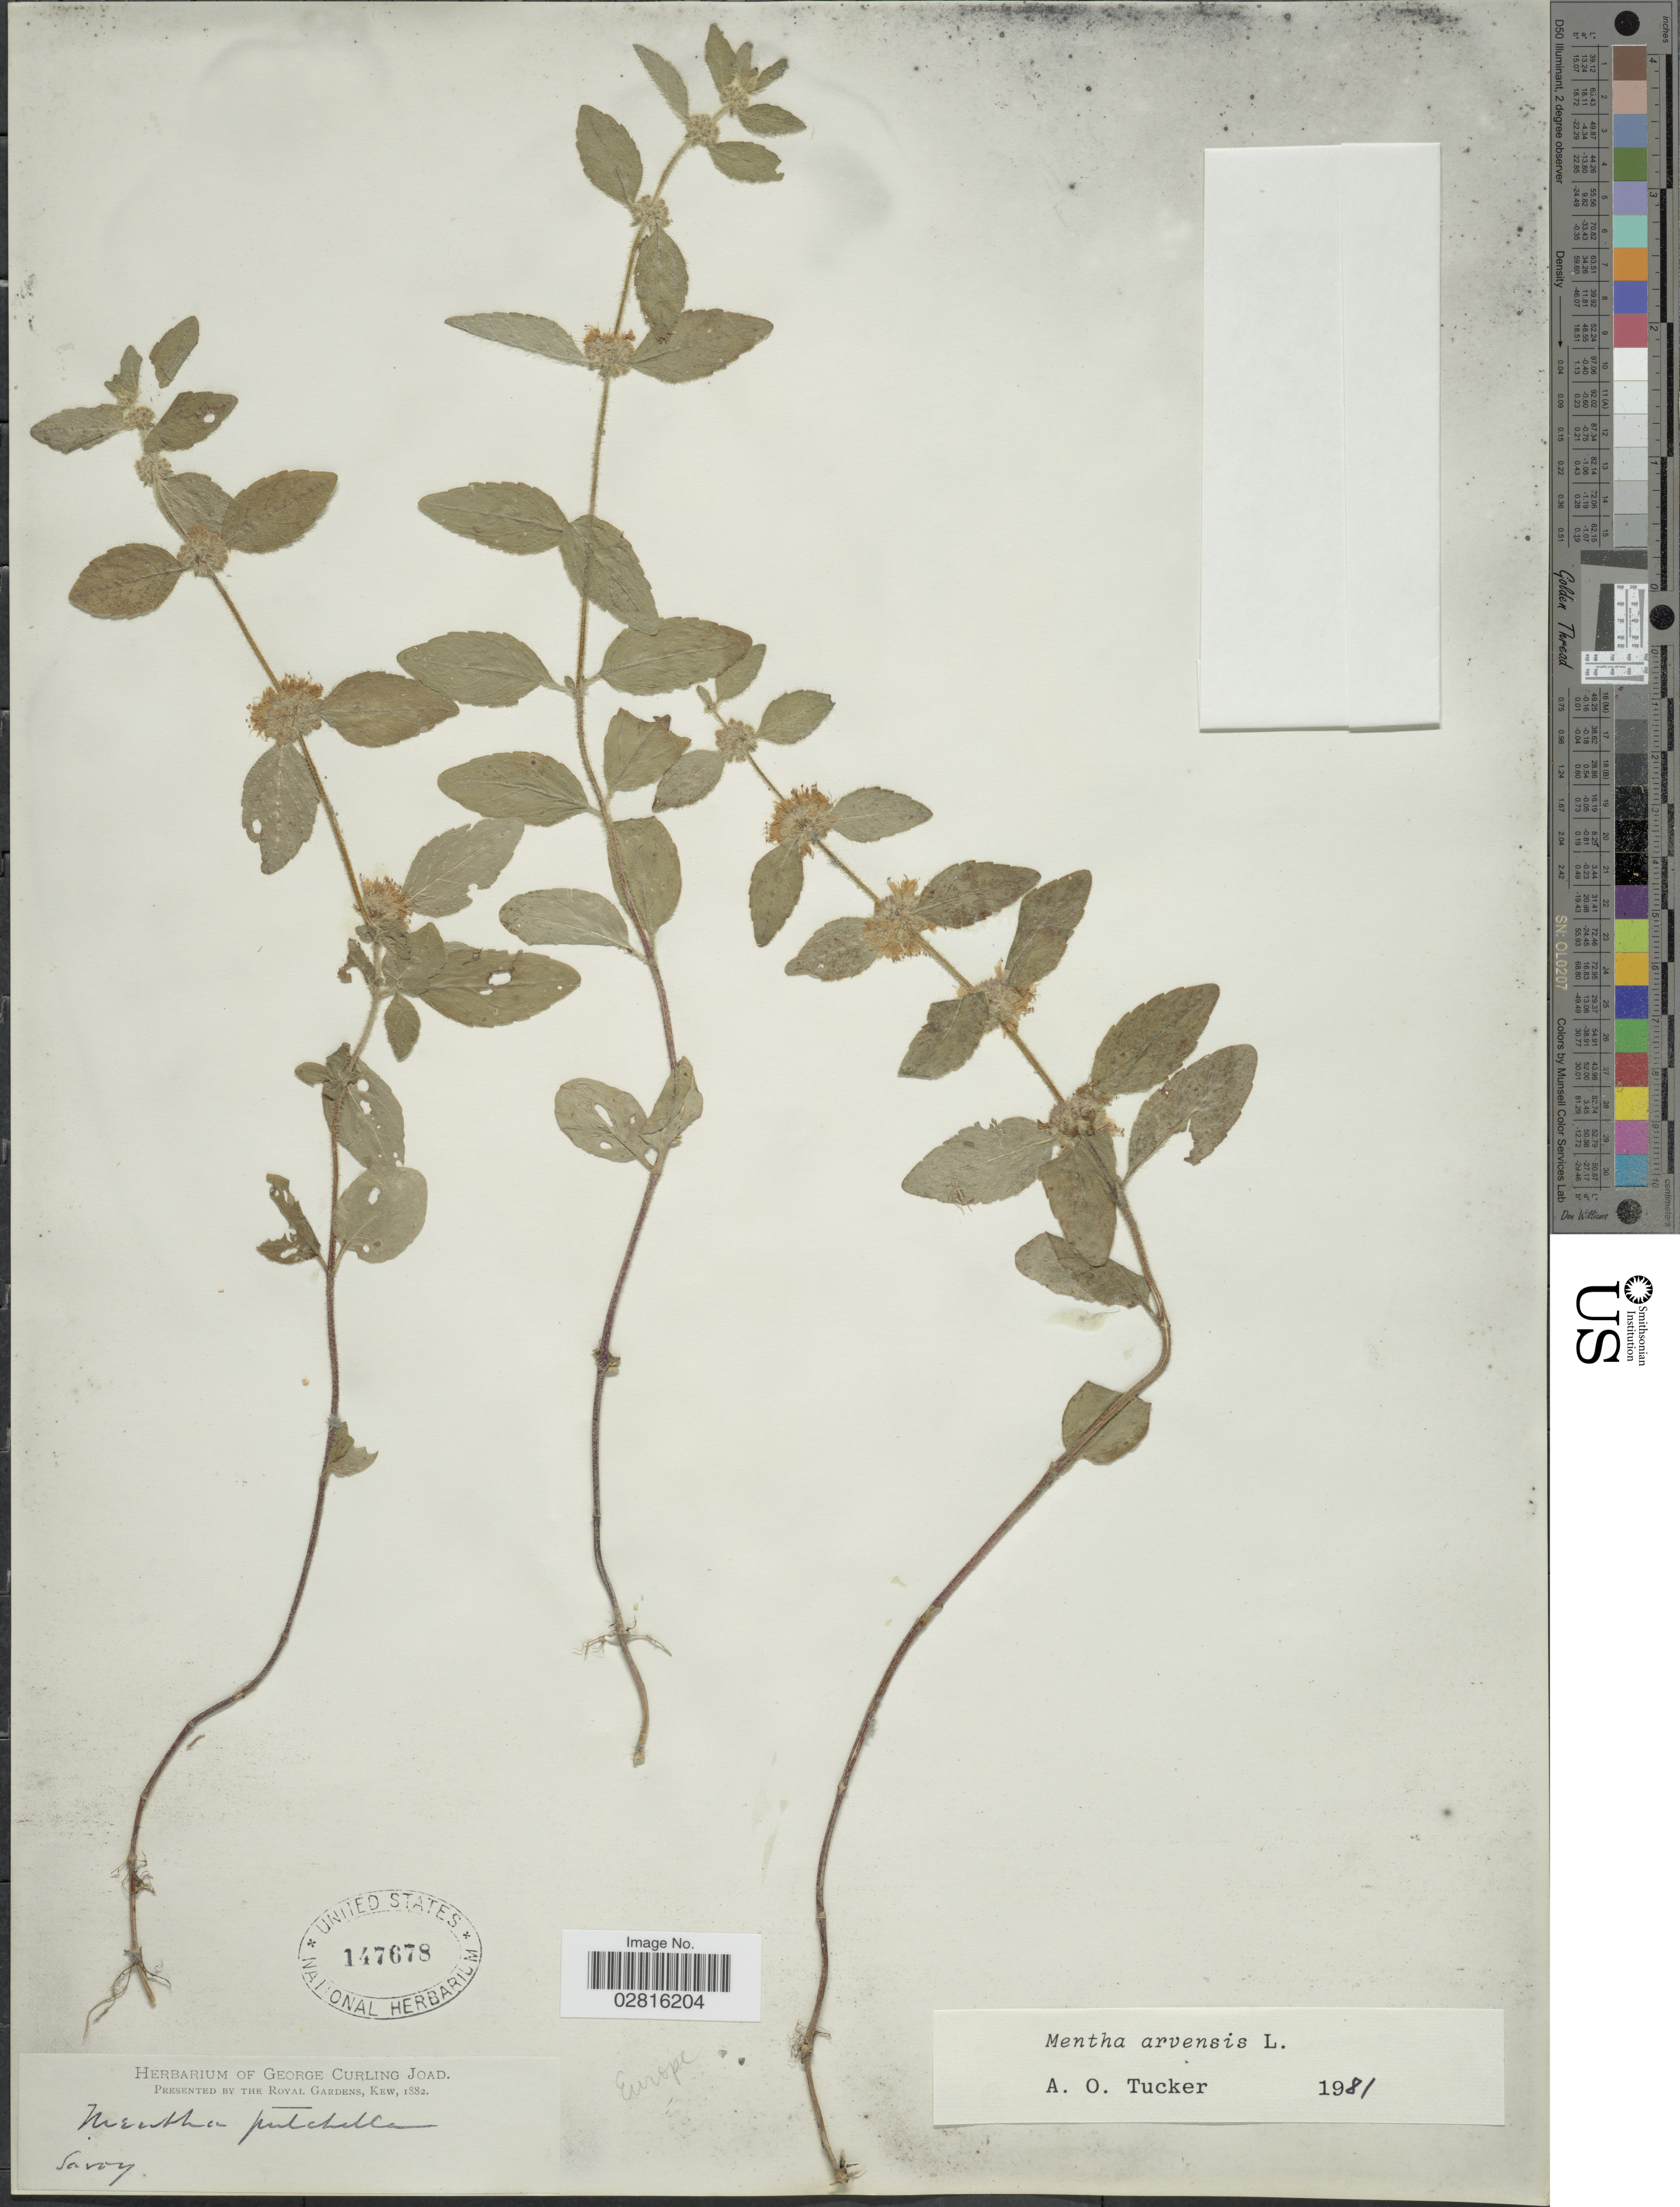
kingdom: Plantae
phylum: Tracheophyta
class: Magnoliopsida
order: Lamiales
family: Lamiaceae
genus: Mentha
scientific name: Mentha arvensis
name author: L.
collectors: ex herb. George Curling Joad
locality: Savoy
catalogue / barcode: US 147678